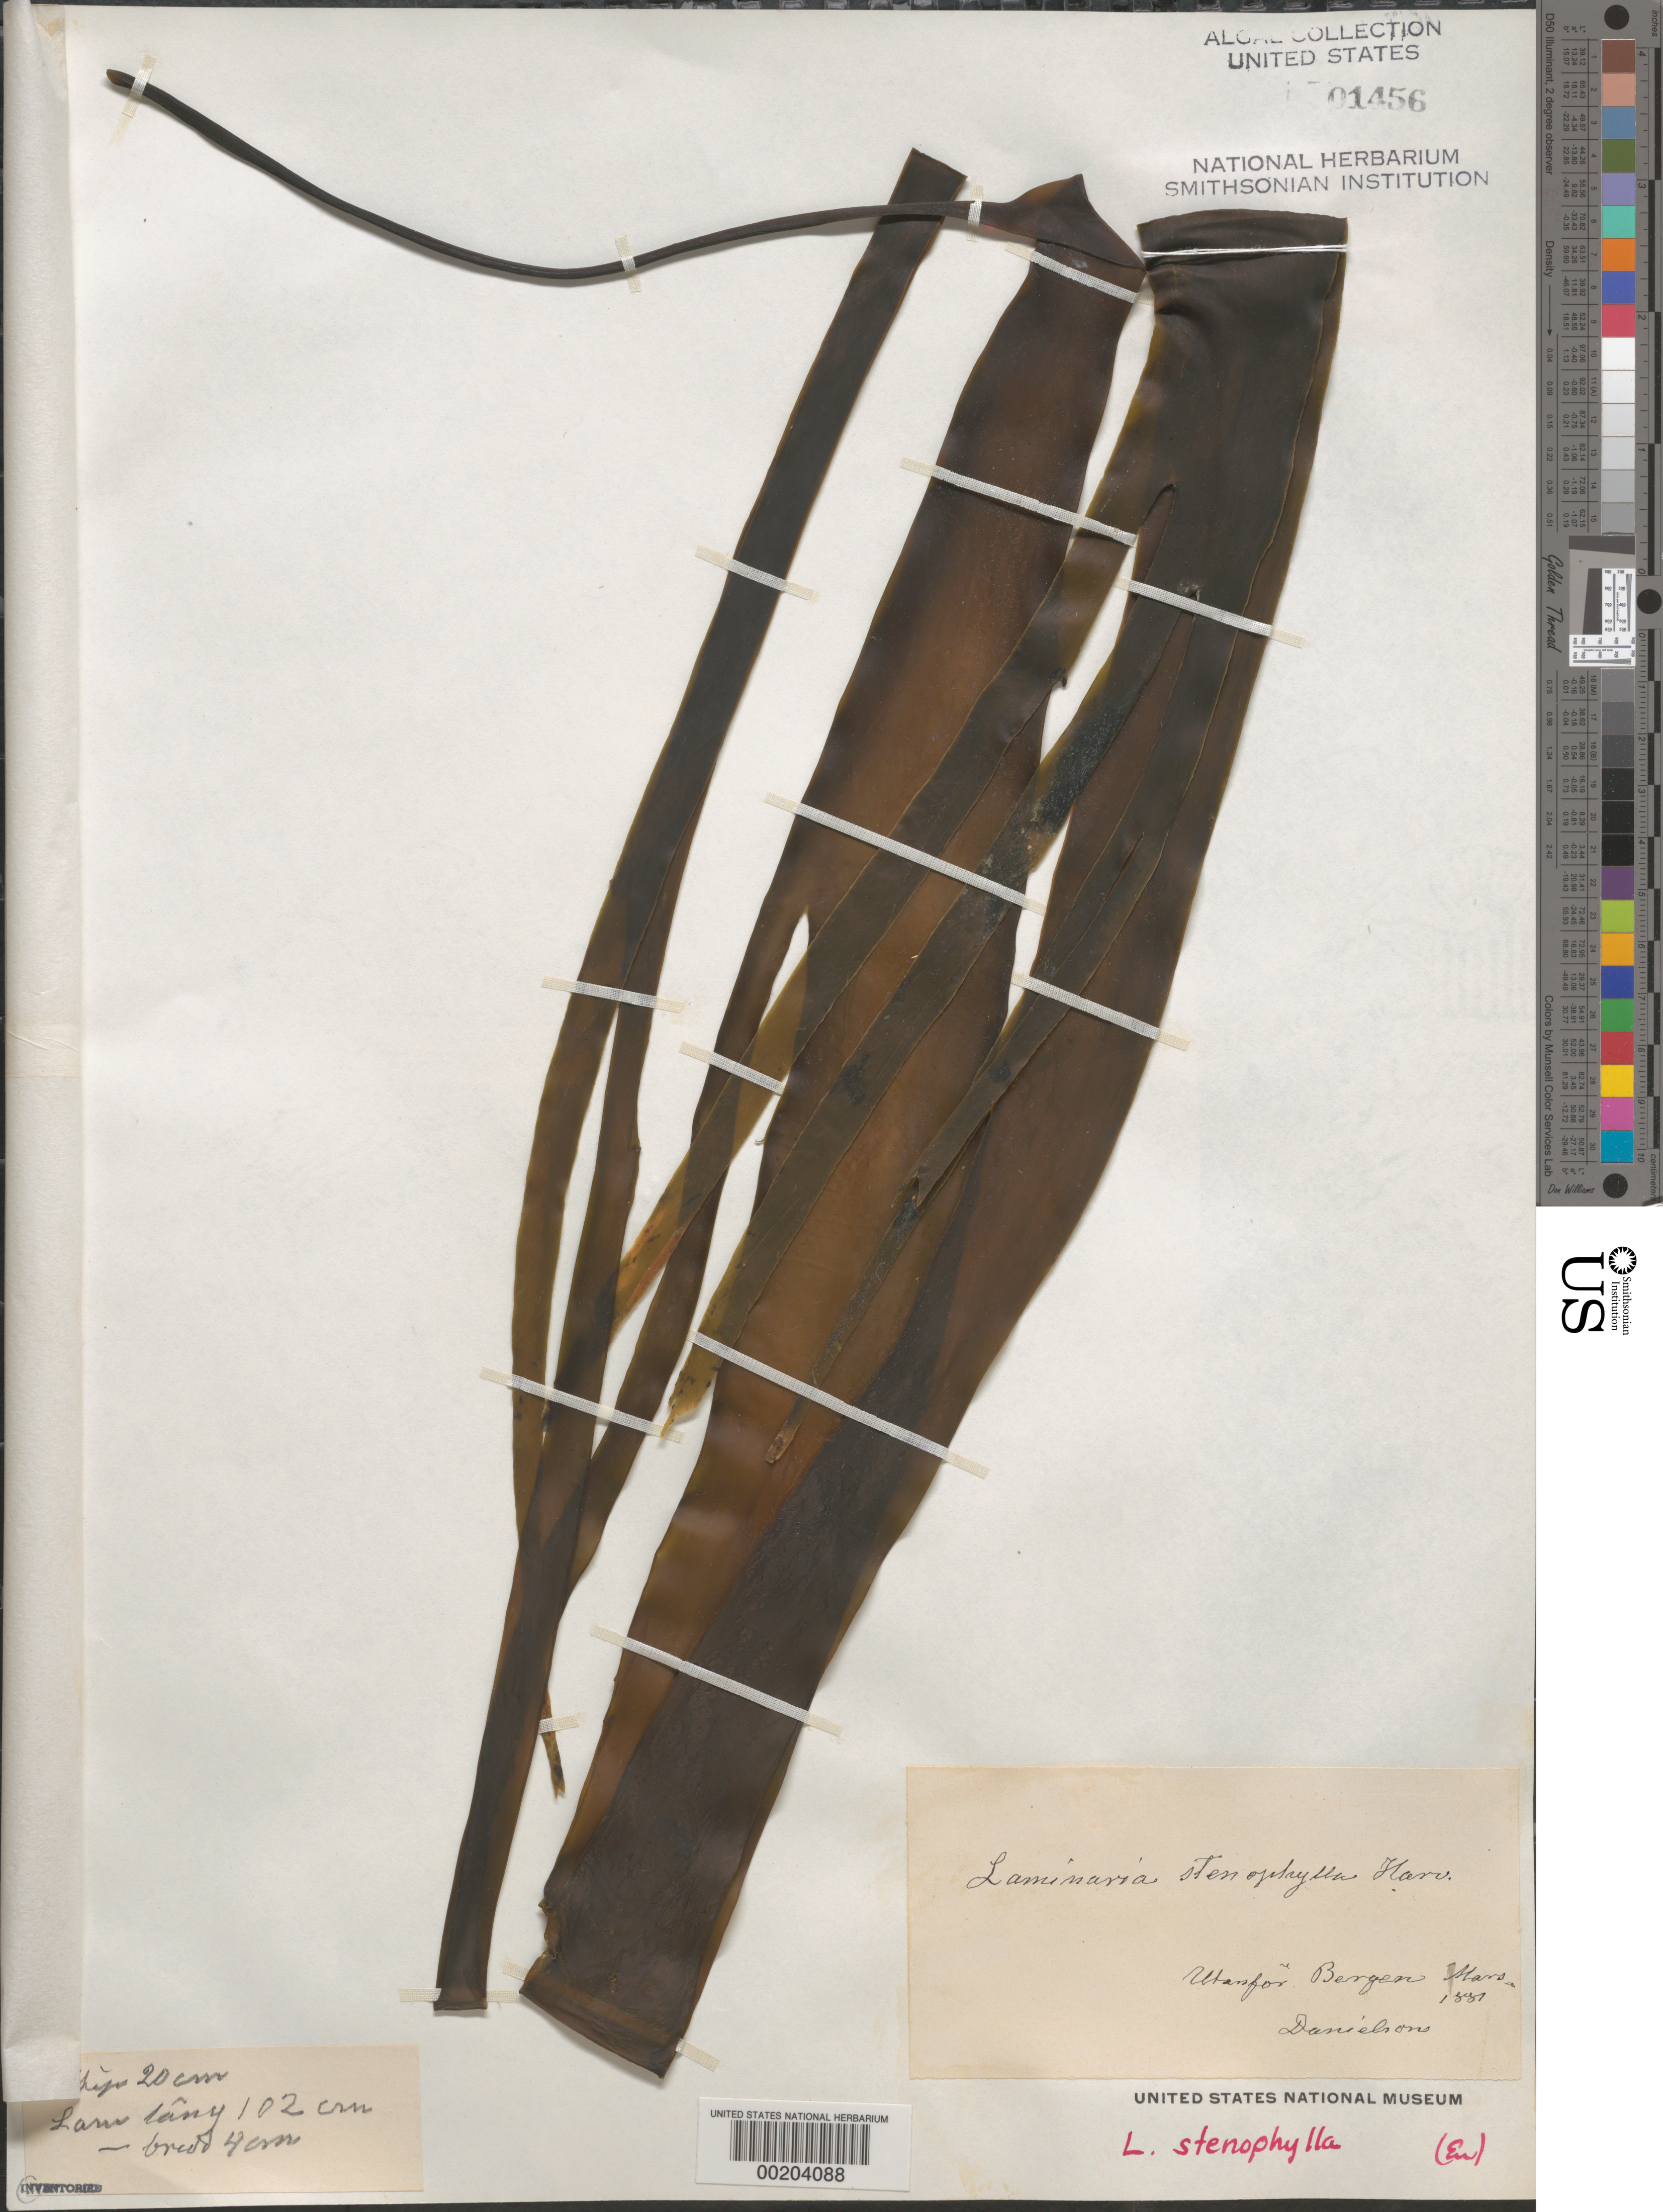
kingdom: Chromista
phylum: Ochrophyta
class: Phaeophyceae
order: Laminariales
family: Laminariaceae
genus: Laminaria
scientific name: Laminaria digitata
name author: (Hudson) J.V.Lamouroux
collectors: -. Danielsons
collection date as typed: Mar 1881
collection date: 1881-03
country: Norway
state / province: Hordaland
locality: Bergen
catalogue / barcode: US 1456